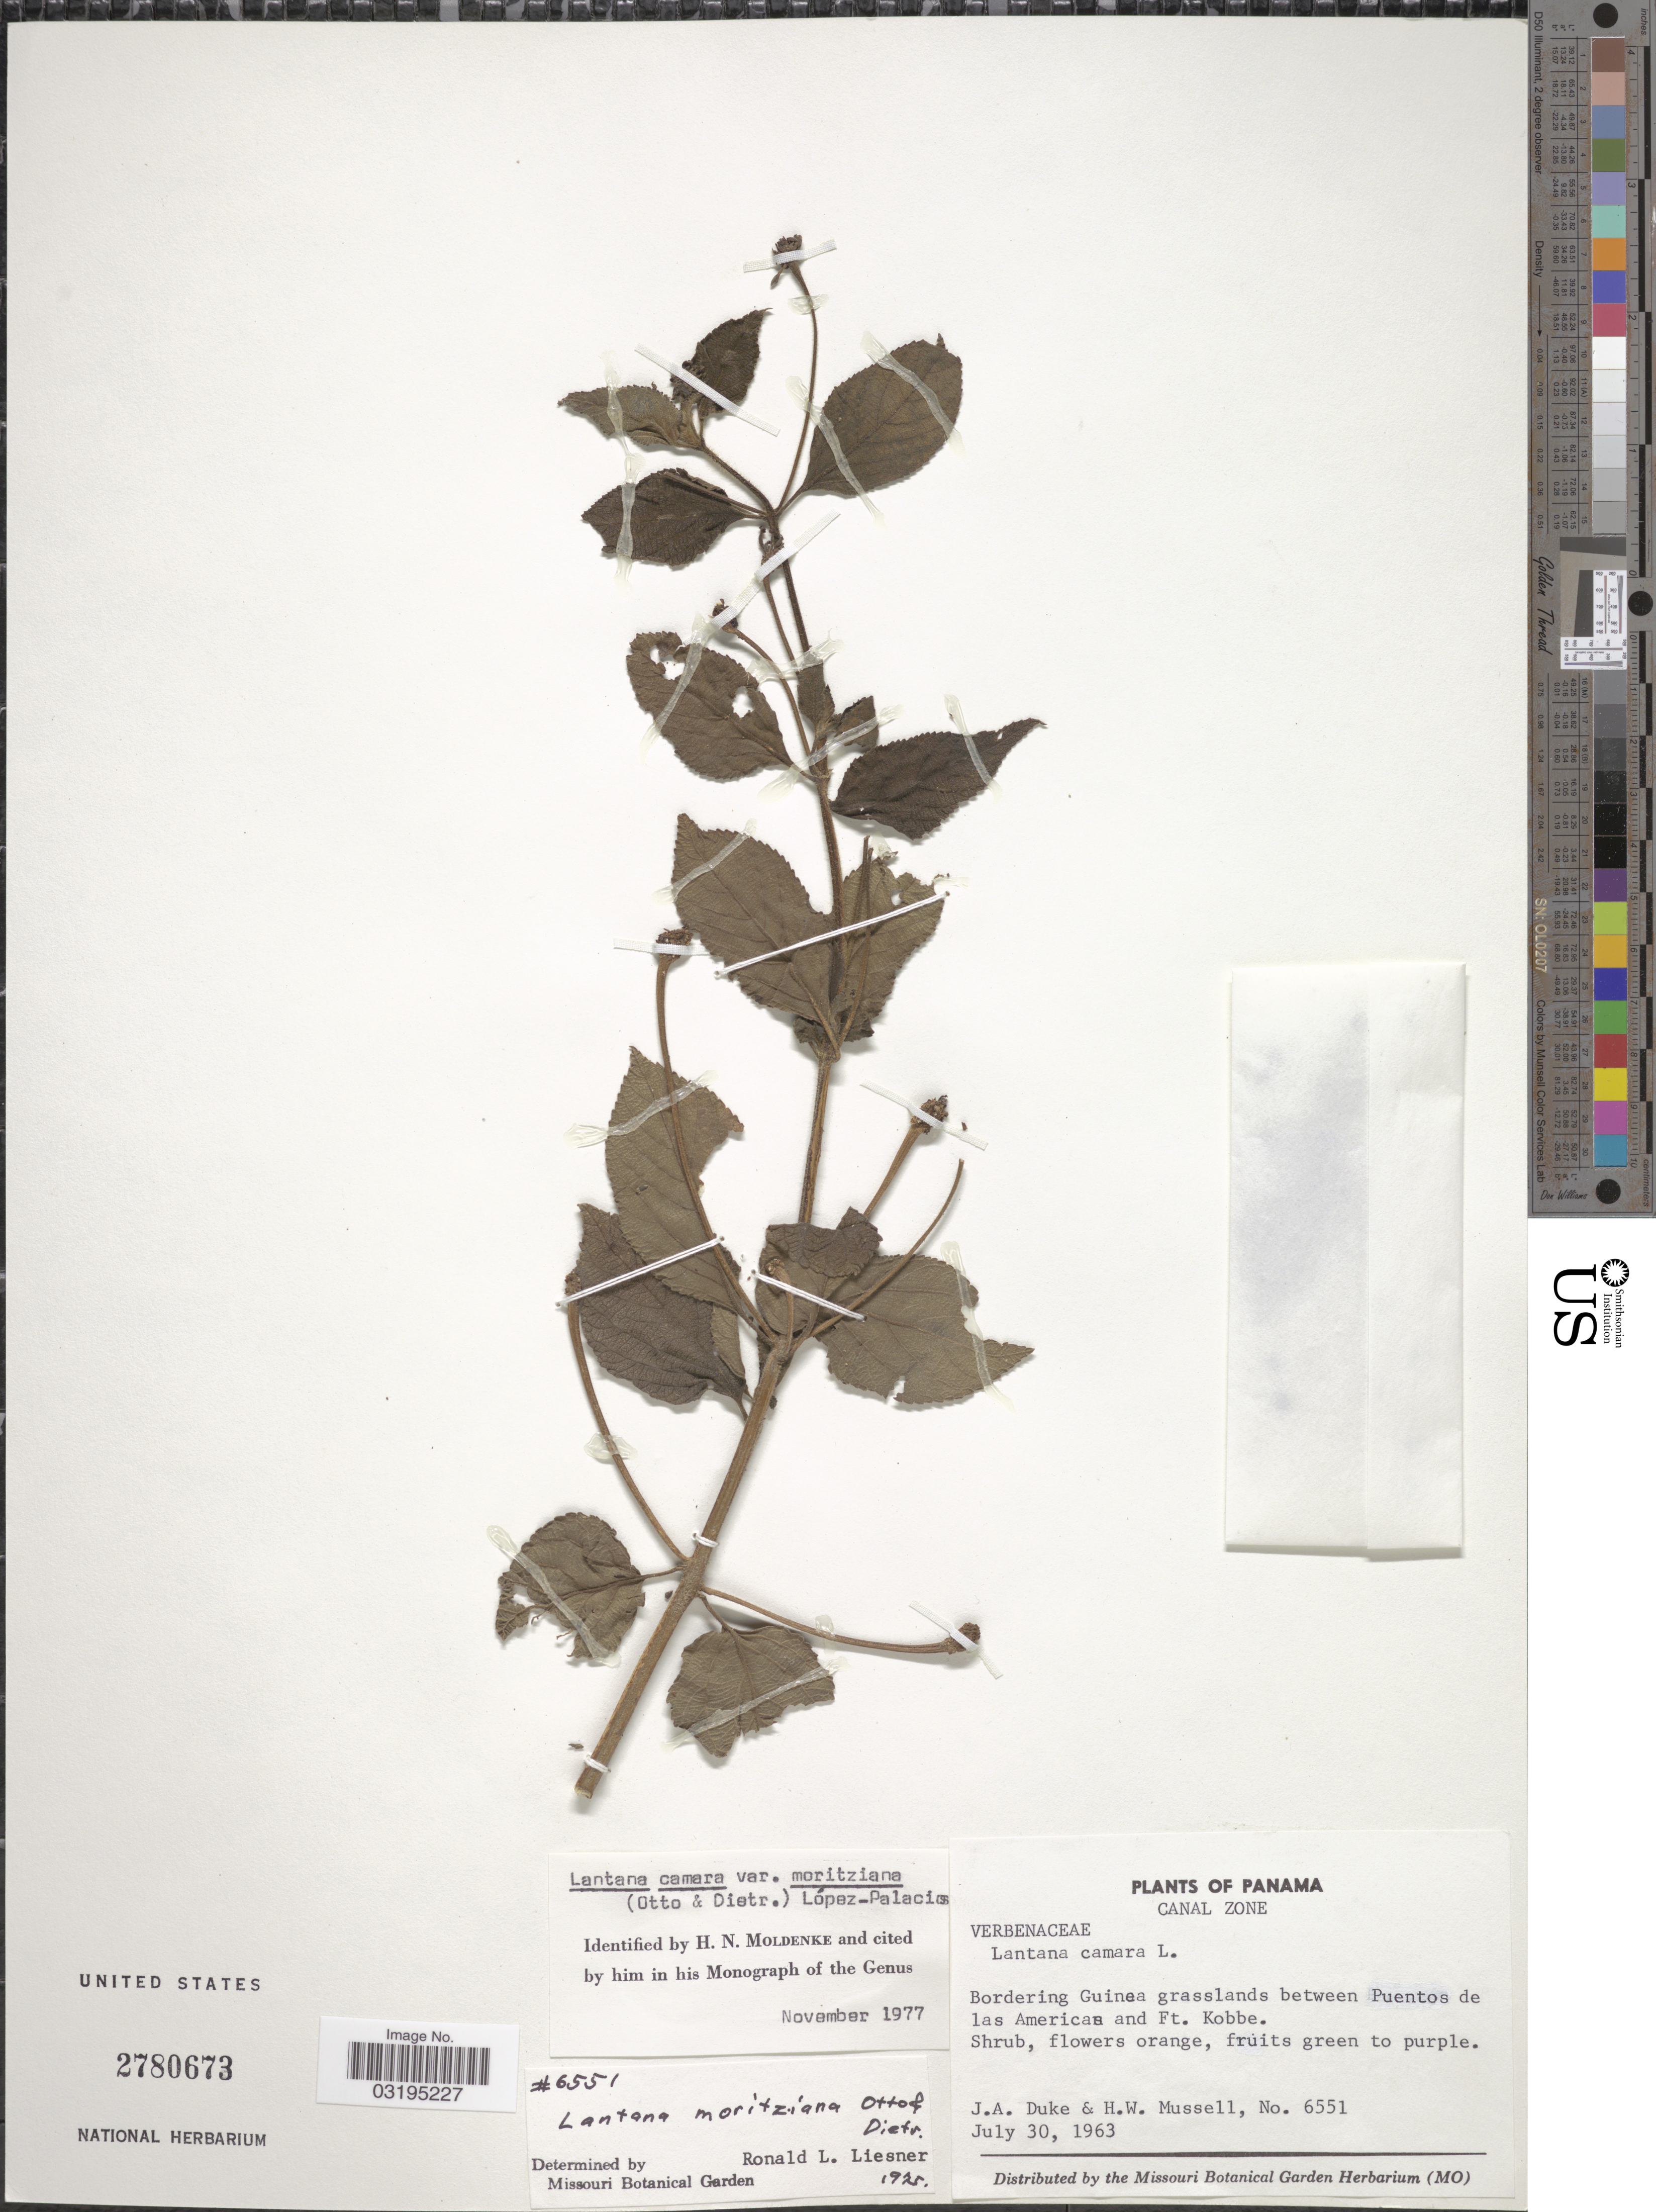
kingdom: Plantae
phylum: Tracheophyta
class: Magnoliopsida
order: Lamiales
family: Verbenaceae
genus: Lantana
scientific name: Lantana camara var. moritziana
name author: (Otto & A. Dietr.) López-Pal.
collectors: J. A. Duke & H. Mussell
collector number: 6551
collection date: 1963-07-30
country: Panama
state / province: Colón / Panamá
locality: Canal Zone. Bordering Guinea grasslands between Puentos de las Americas and Ft. Kobbe.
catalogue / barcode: US 2780673